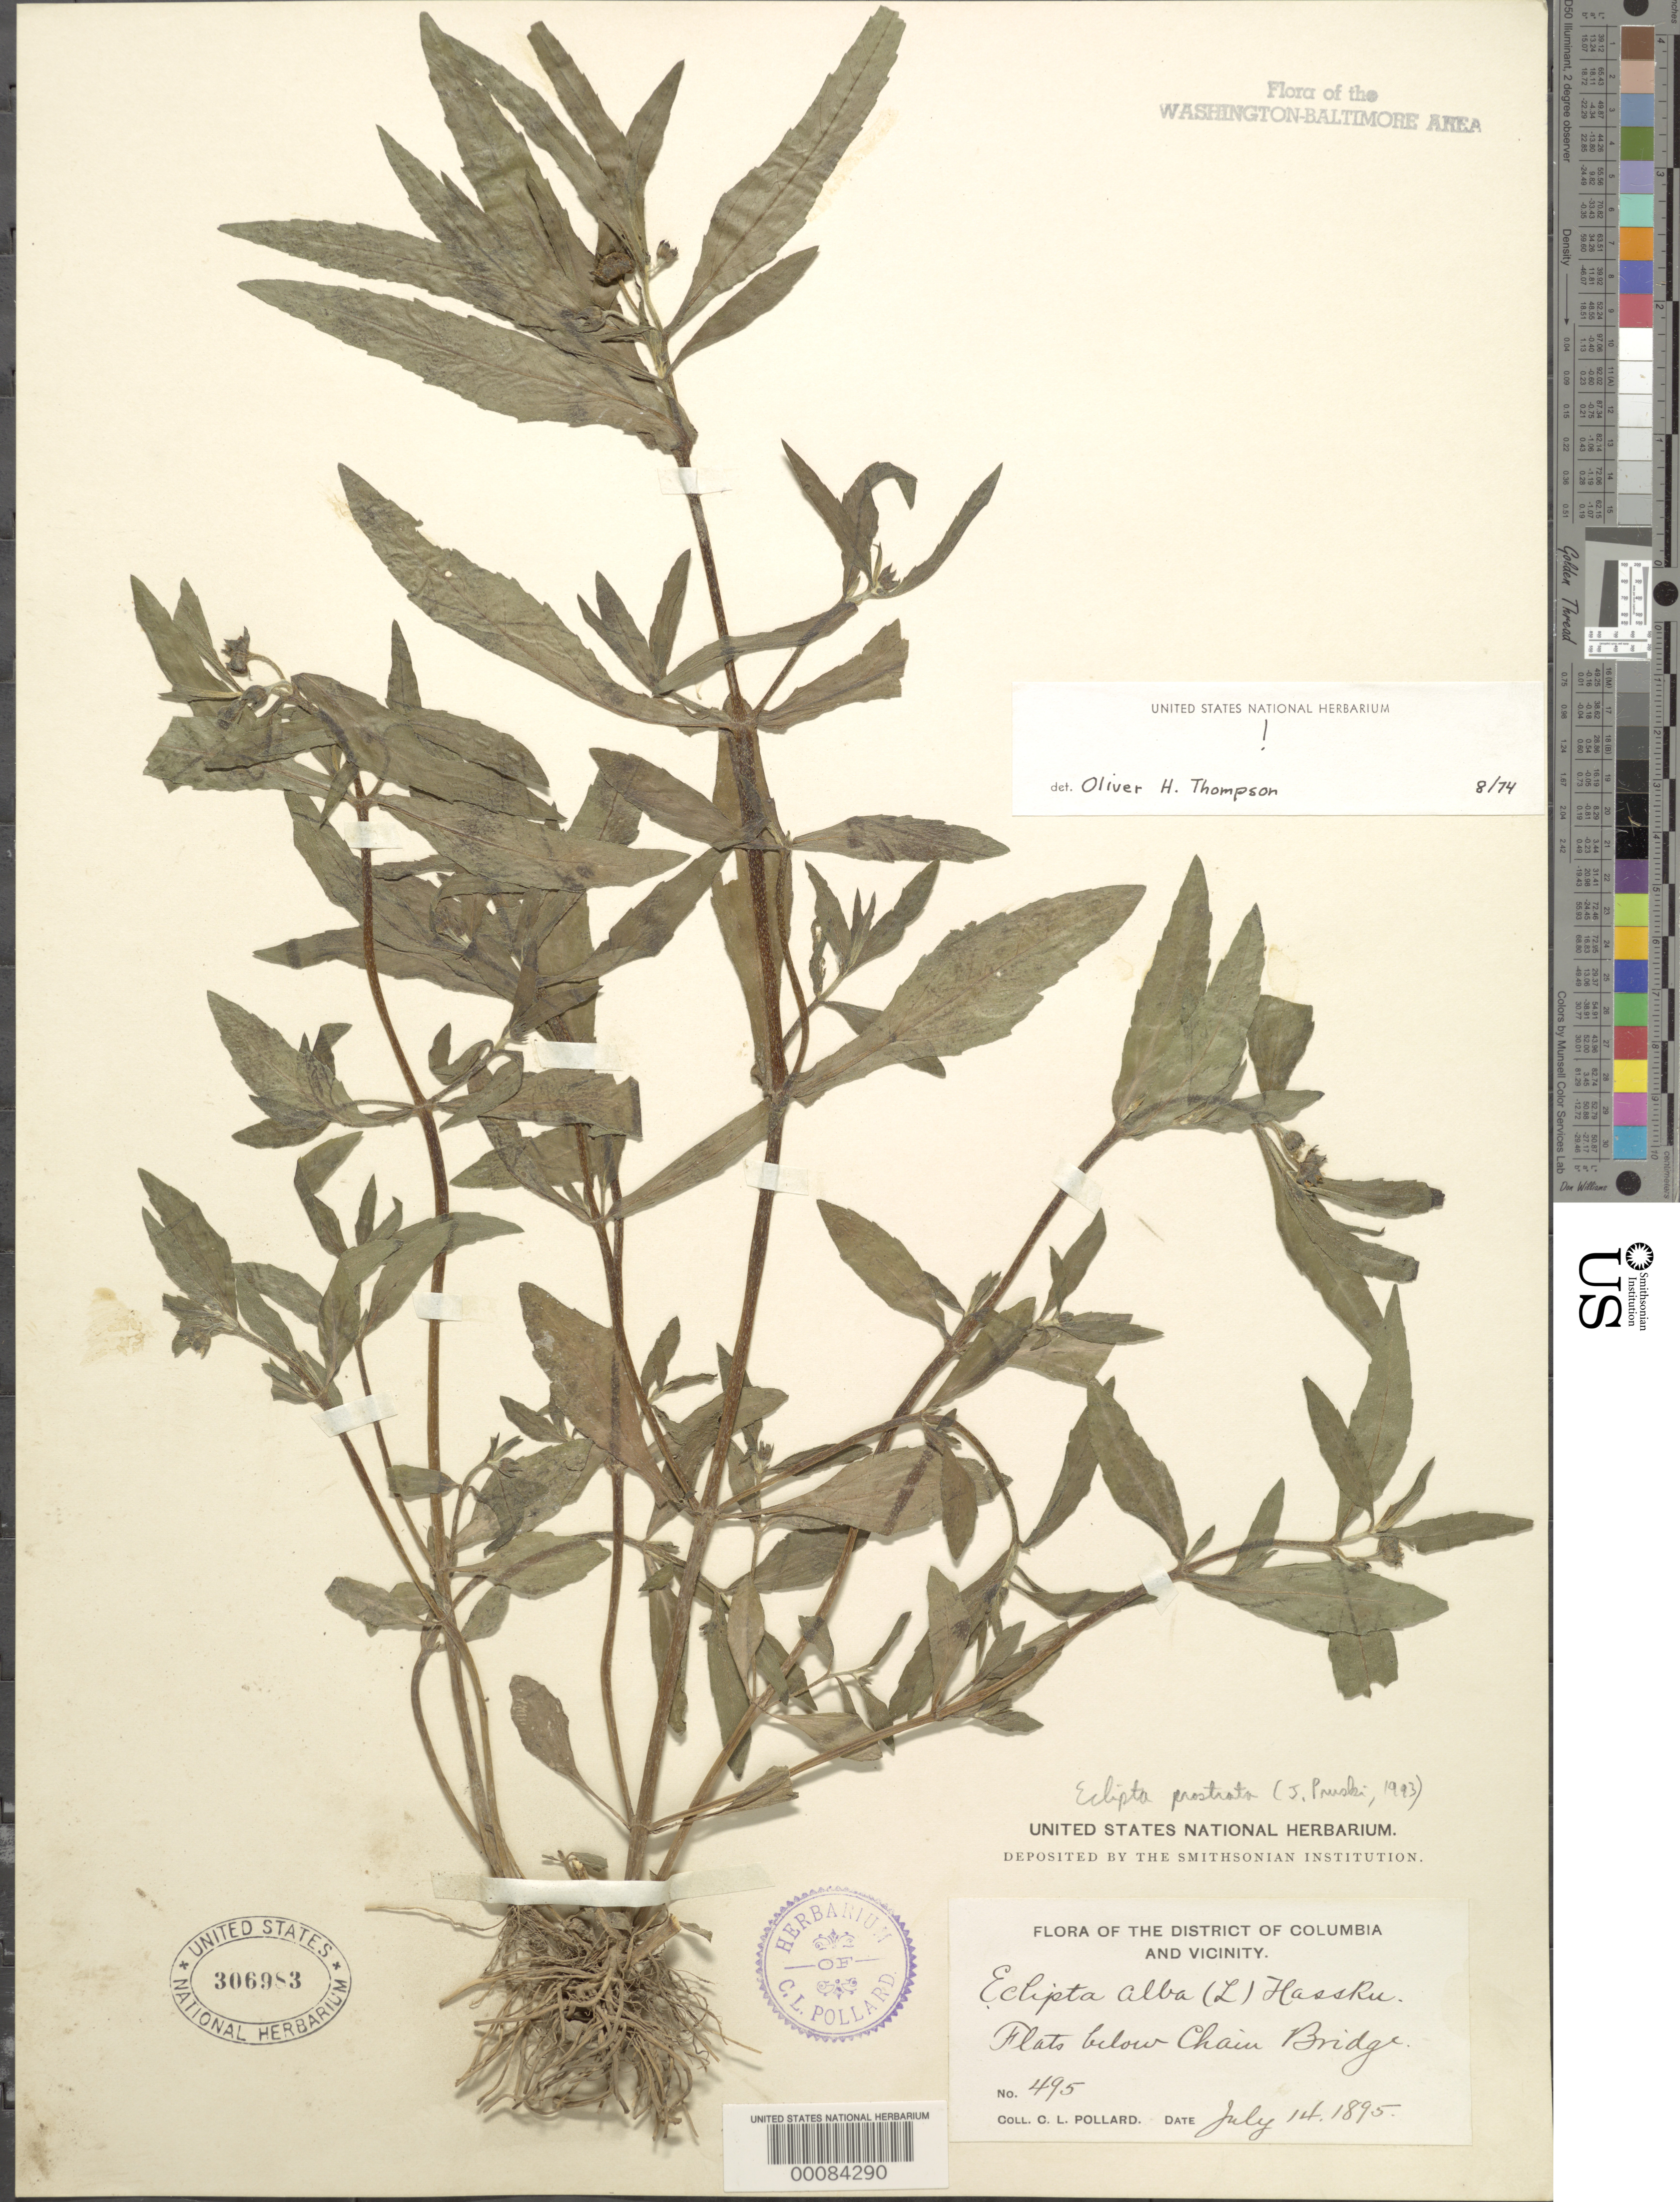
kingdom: Plantae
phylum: Tracheophyta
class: Magnoliopsida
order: Asterales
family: Asteraceae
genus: Eclipta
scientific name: Eclipta prostrata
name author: (L.) L.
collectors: C. L. Pollard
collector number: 495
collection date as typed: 14 Jul 1895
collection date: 1895-07-14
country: United States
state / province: District of Columbia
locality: Potomac flats below Chain Bridge C. & O. Canal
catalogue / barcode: US 306983